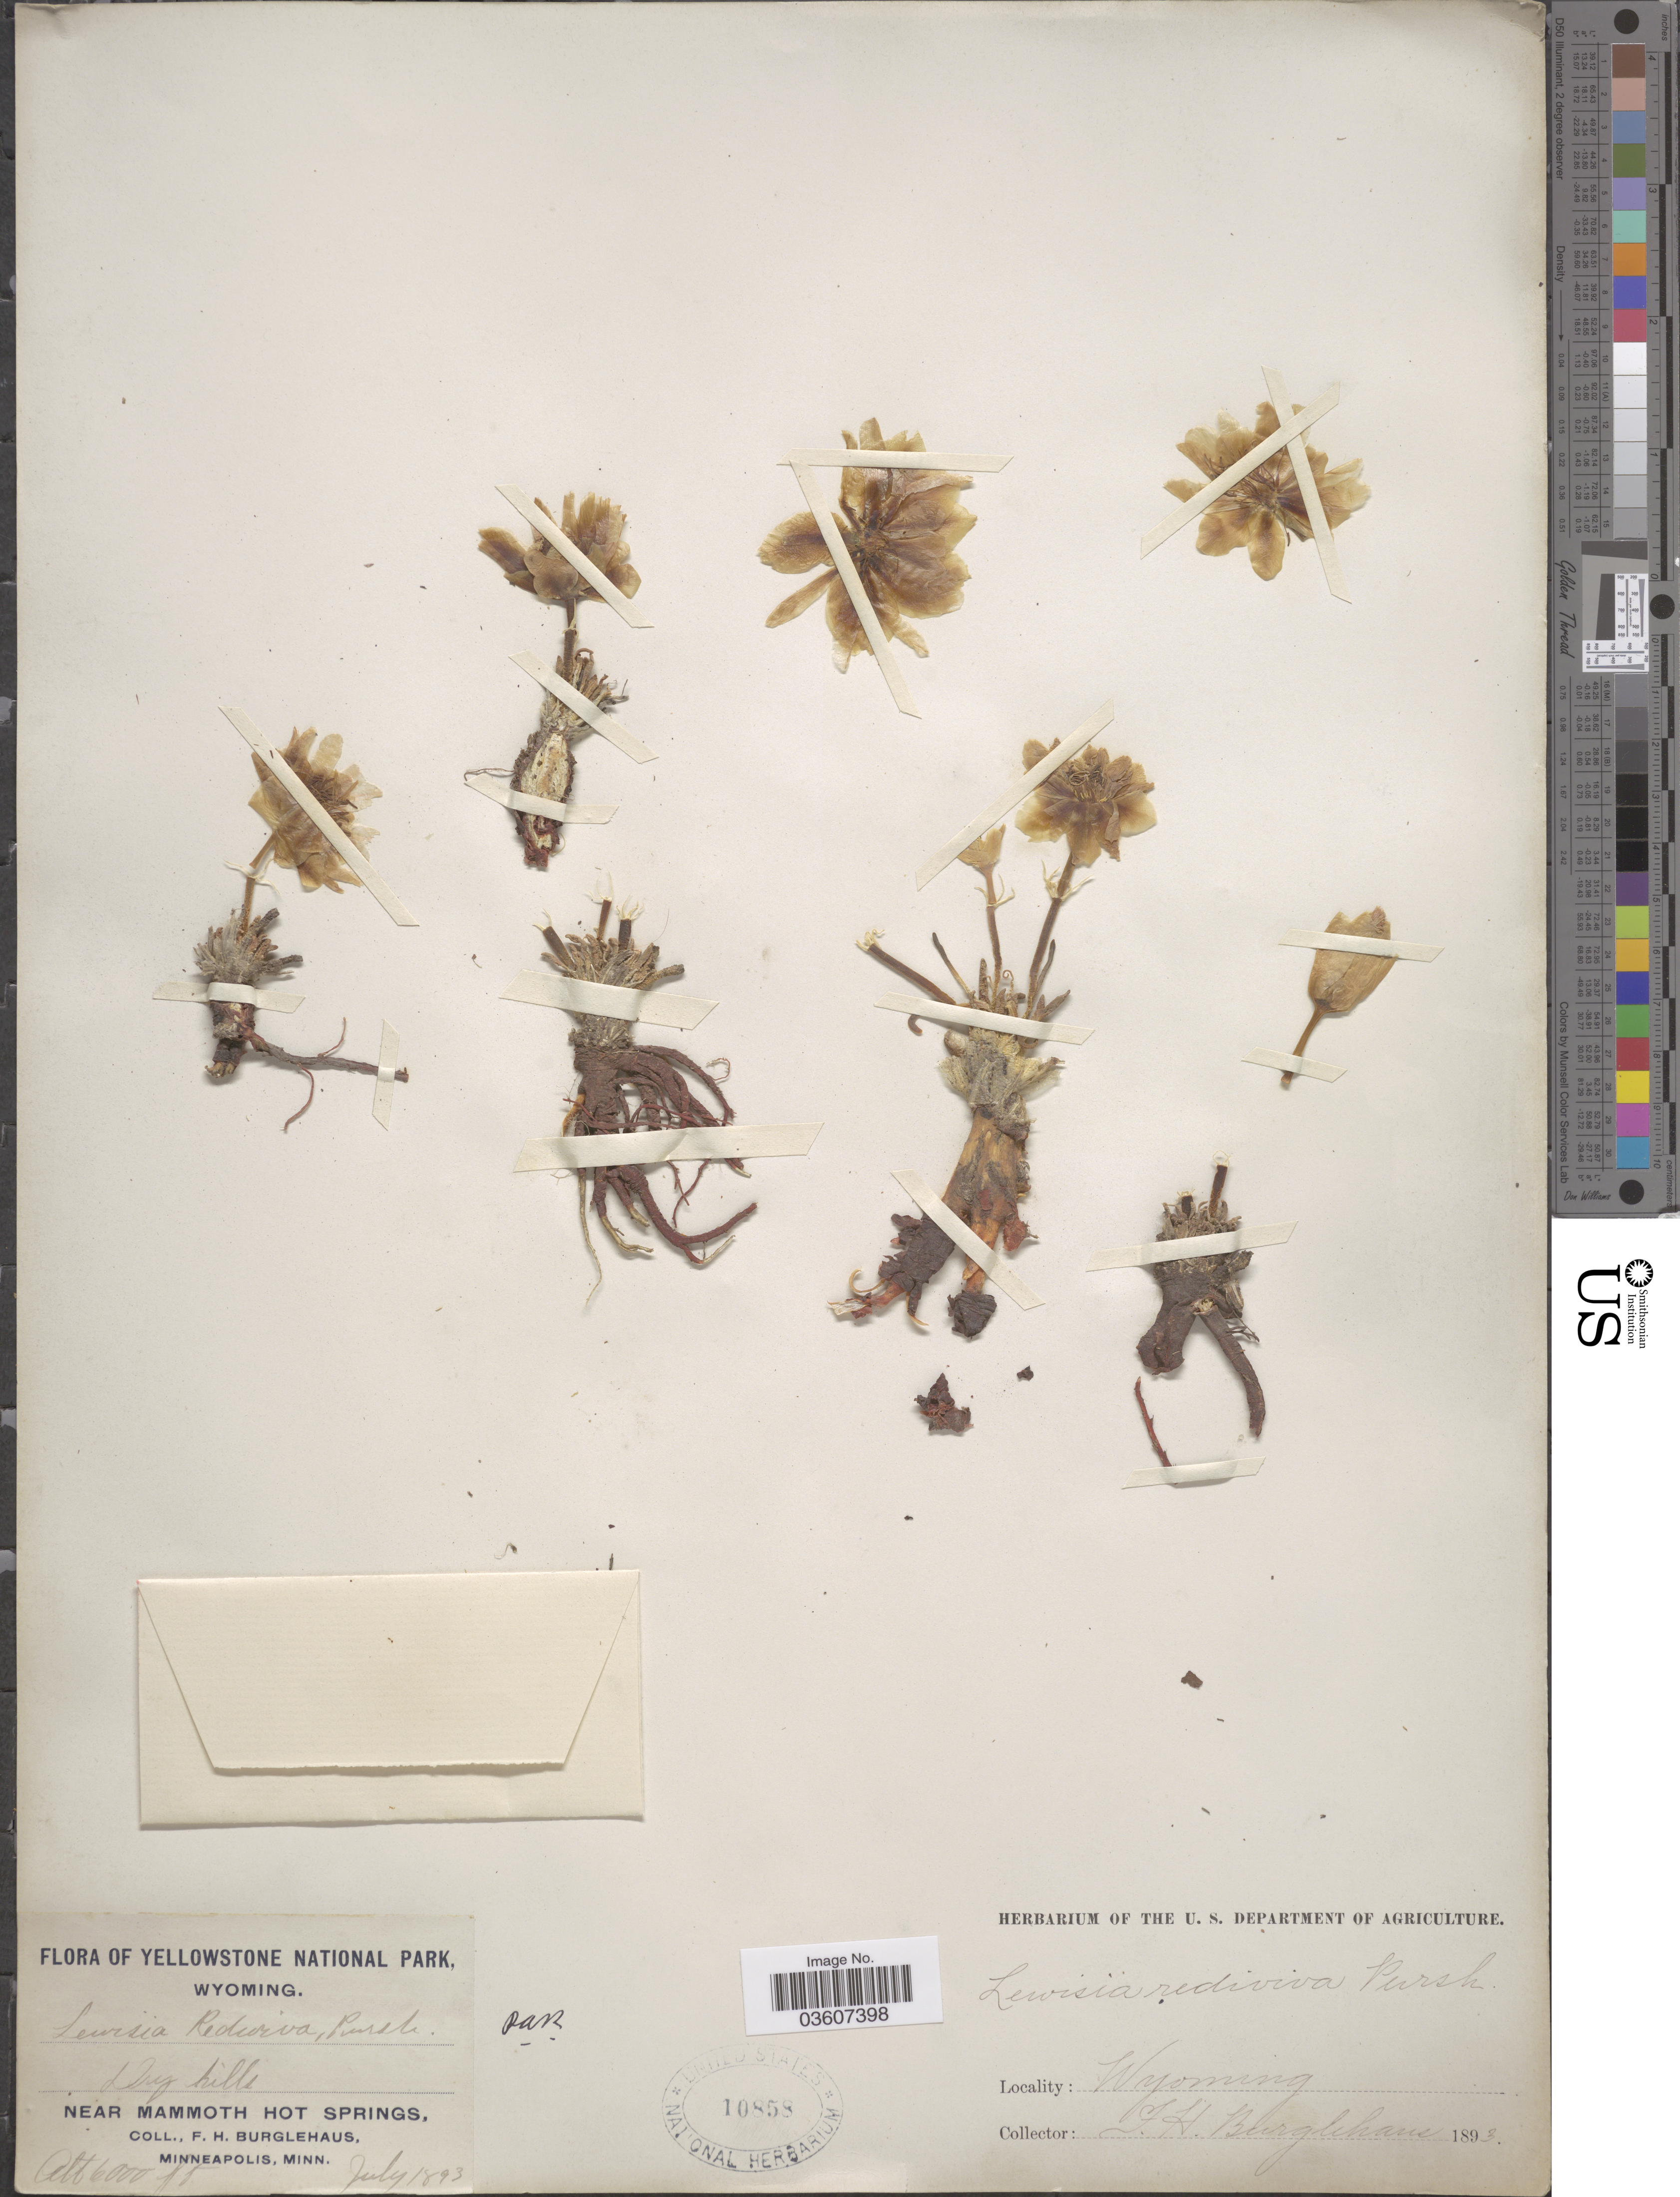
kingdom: Plantae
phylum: Tracheophyta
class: Magnoliopsida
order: Caryophyllales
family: Montiaceae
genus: Lewisia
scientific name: Lewisia rediviva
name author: Pursh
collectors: F. Burglehaus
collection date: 1893-07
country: United States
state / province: Wyoming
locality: Yellowstone National Park, Near Mammoth Hot Springs.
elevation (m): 1829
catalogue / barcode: US 10858